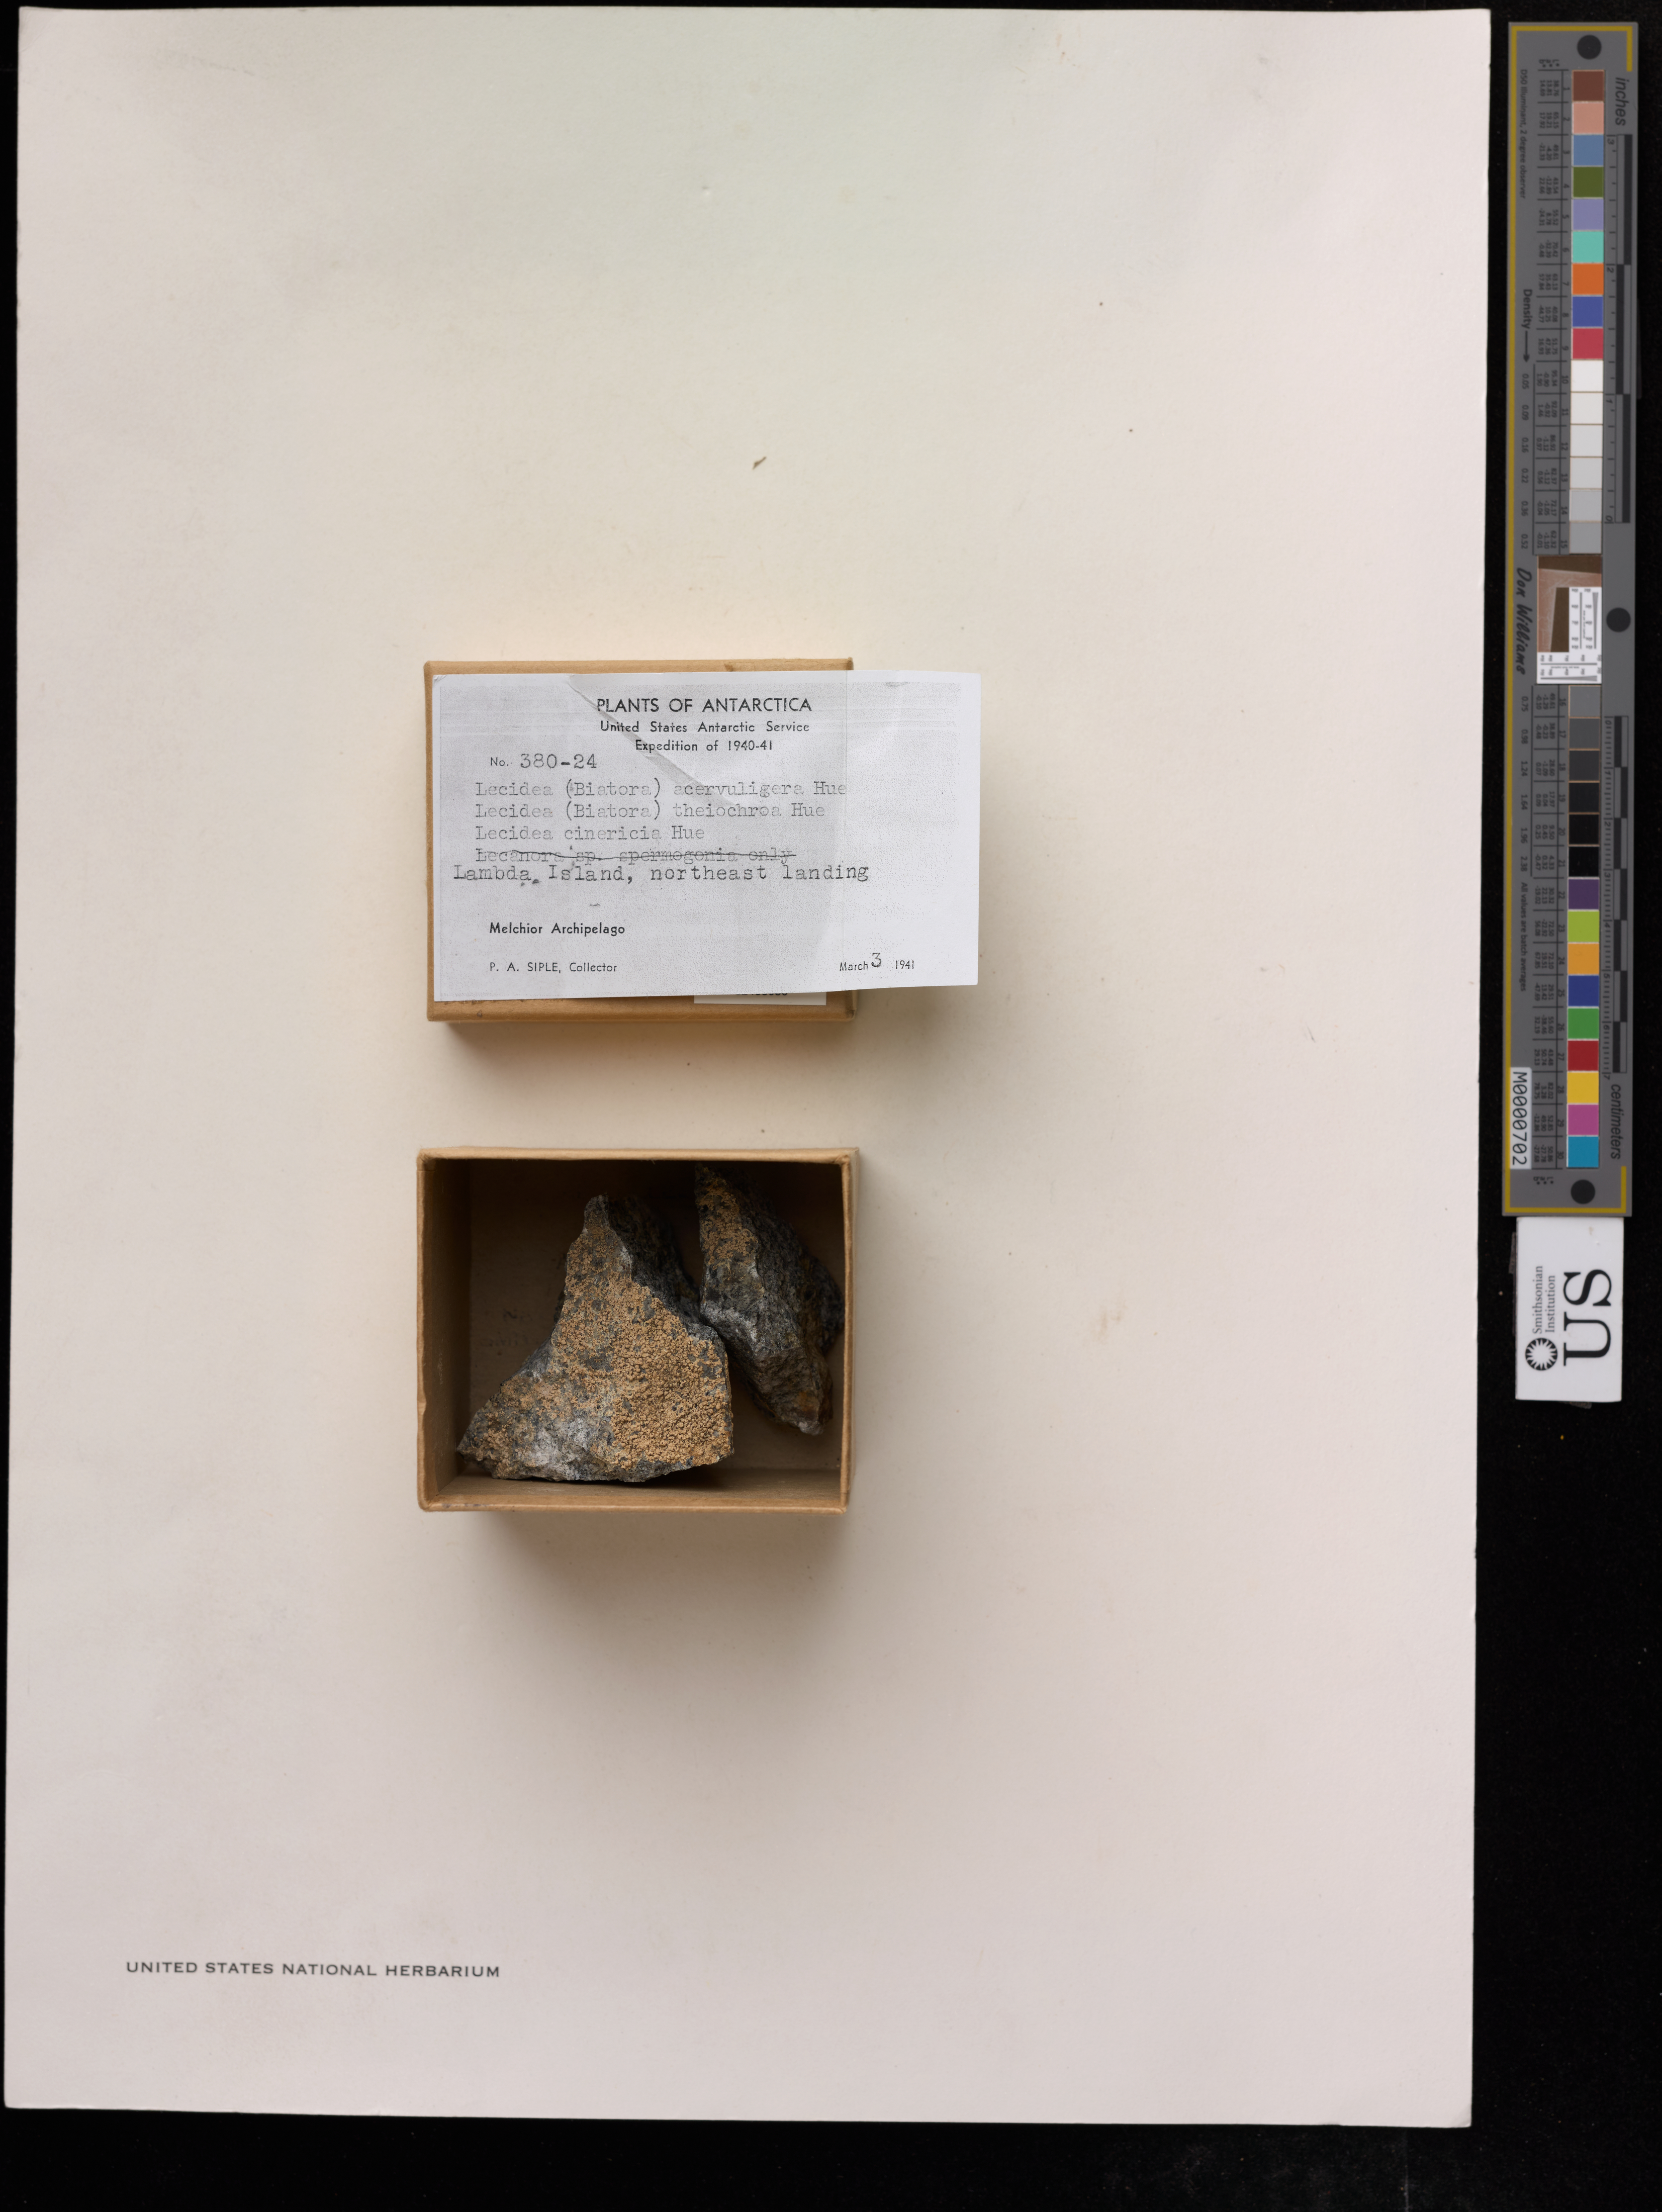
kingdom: Fungi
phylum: Ascomycota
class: Lecanoromycetes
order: Lecideales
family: Lecideaceae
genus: Lecidea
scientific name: Lecidea acervuligera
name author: Darb.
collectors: P. Siple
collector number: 380-24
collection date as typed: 03 Mar 1941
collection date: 1941-03-03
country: Antarctica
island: Lambda Island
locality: Lambda Island, Melchior Archipelago.